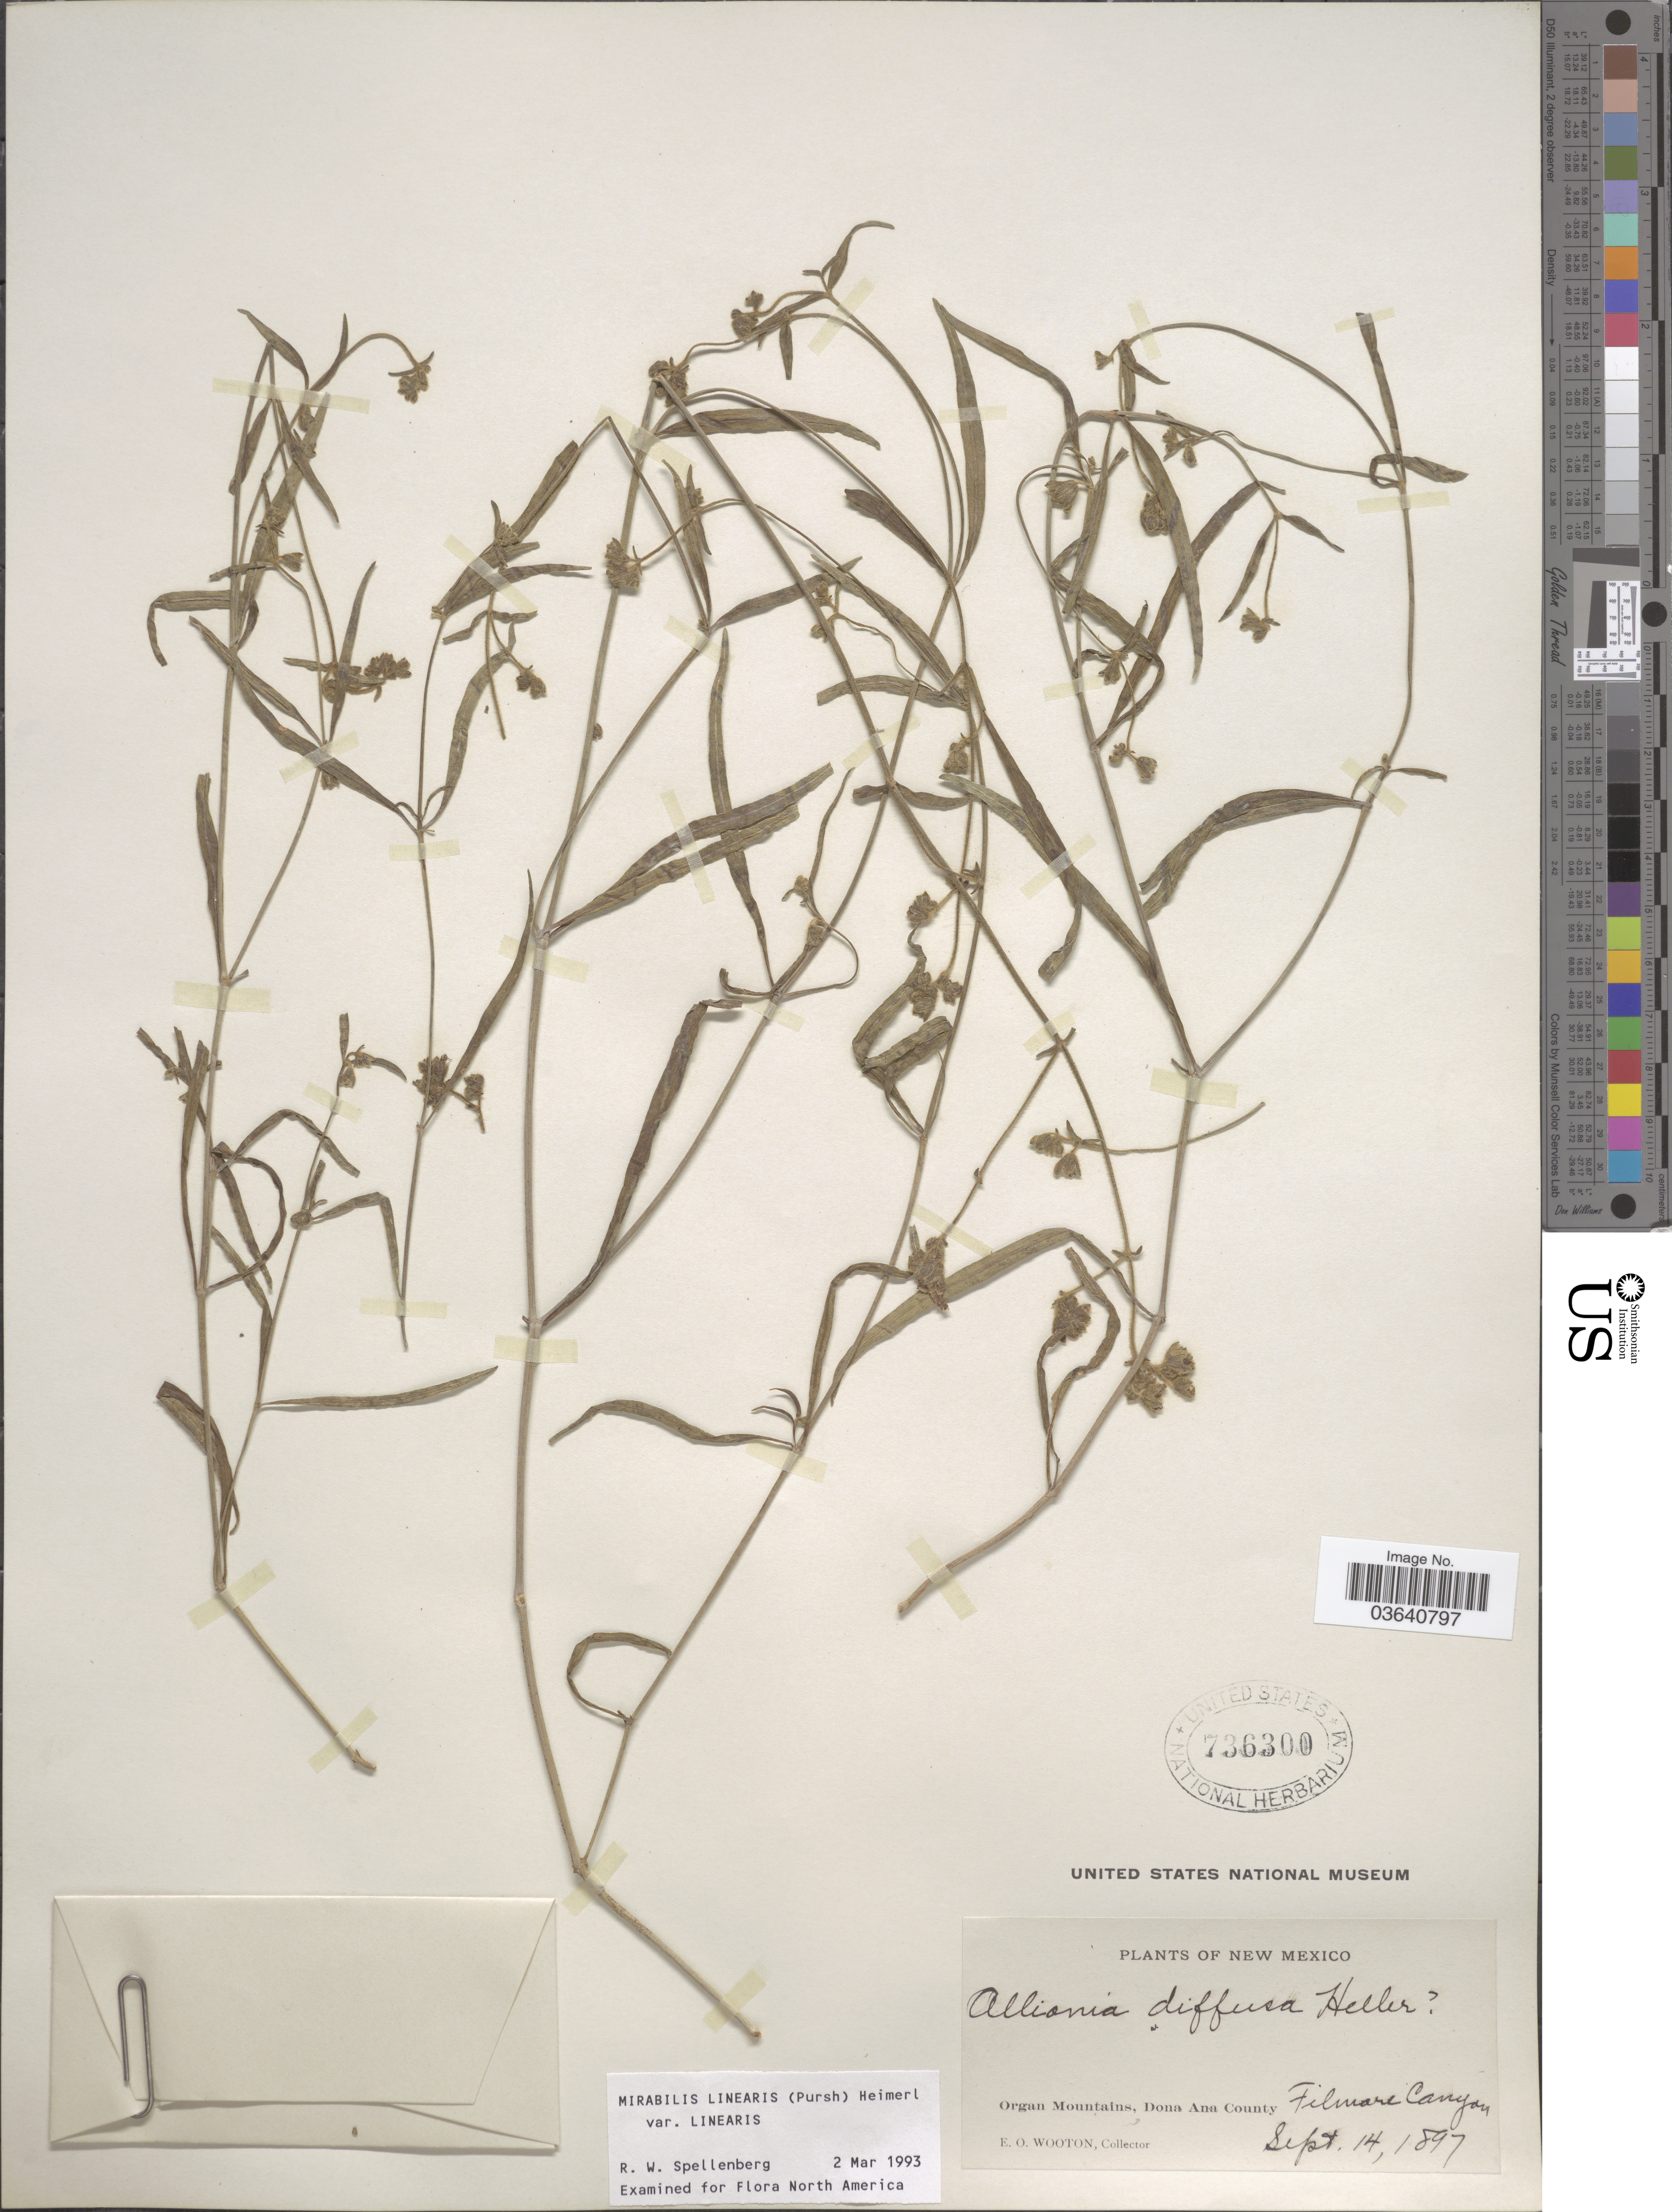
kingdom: Plantae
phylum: Tracheophyta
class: Magnoliopsida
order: Caryophyllales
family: Nyctaginaceae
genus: Mirabilis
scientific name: Mirabilis linearis var. linearis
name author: (Pursh) Heimerl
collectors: E. O. Wooton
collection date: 1897-09-14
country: United States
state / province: New Mexico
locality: Organ Mountains, Dona Ana County, Filmore Canyon.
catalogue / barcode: US 736300